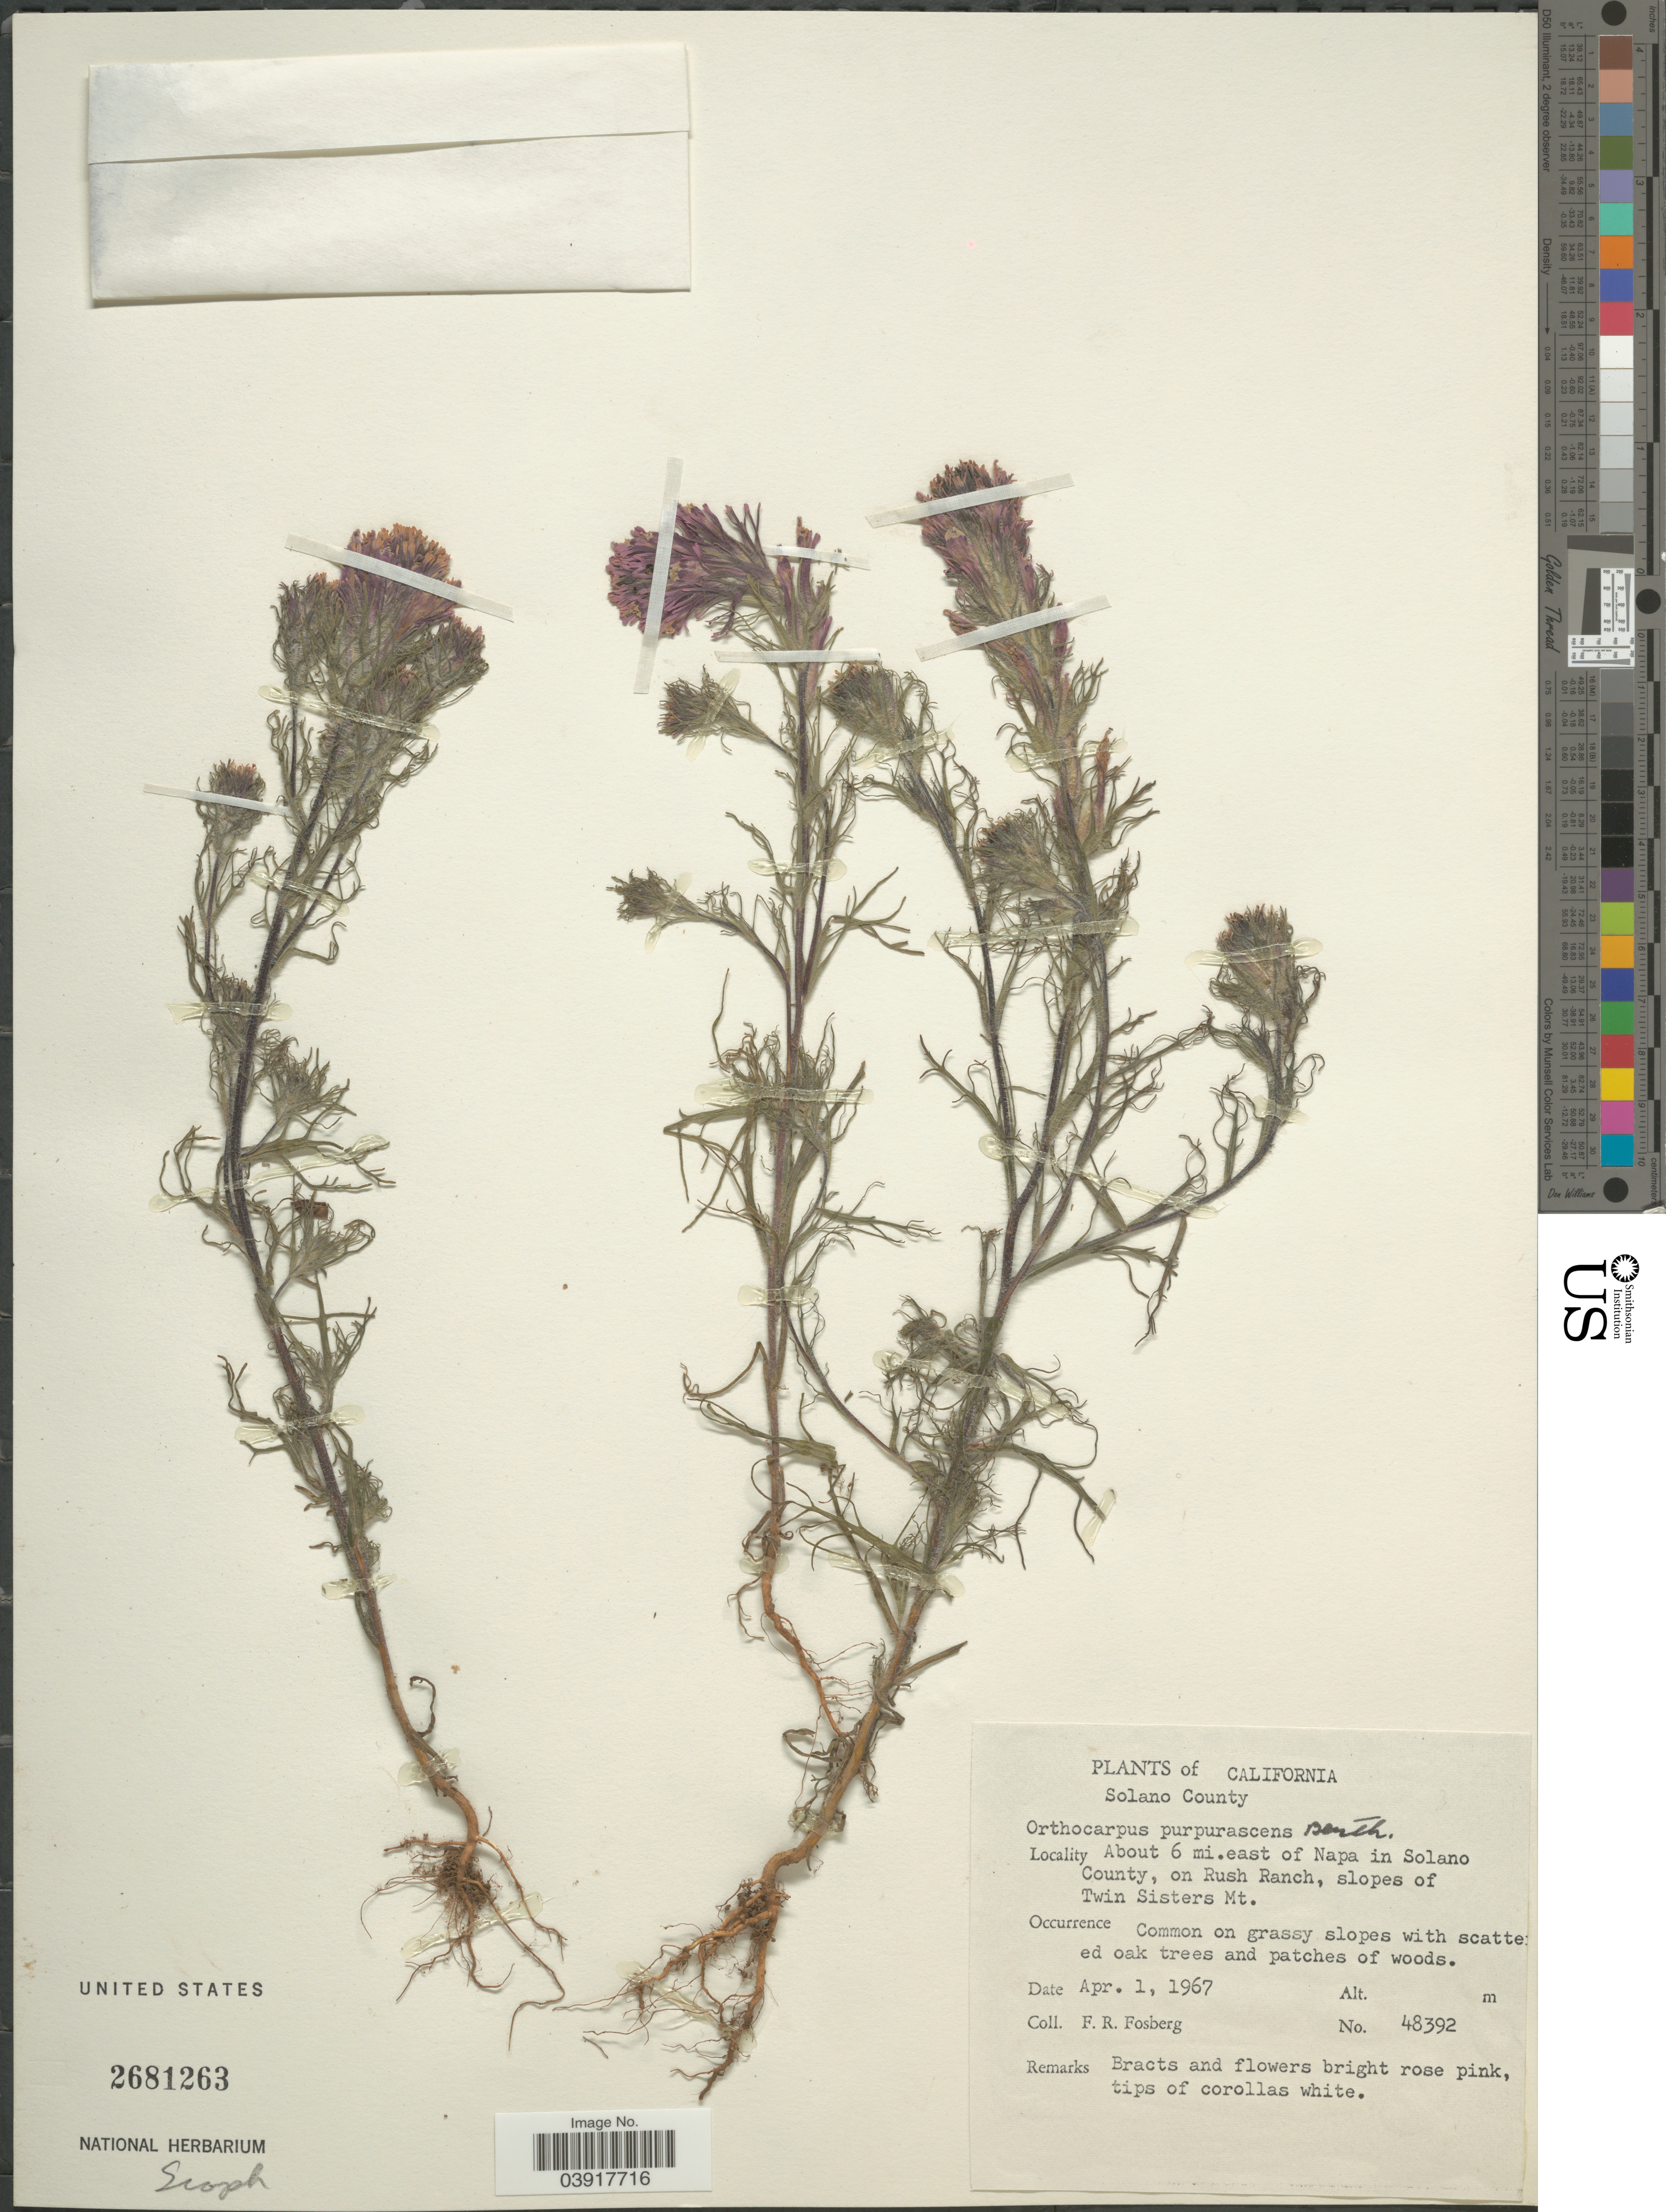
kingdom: Plantae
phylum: Tracheophyta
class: Magnoliopsida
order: Lamiales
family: Orobanchaceae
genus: Orthocarpus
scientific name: Orthocarpus purpurascens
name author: Benth.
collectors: F. R. Fosberg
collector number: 48392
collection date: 1967-04-01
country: United States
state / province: California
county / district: Solano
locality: Solano County. About 6 mi.east of Napa in Solano County, on Rush Ranch, slopes of Twin Sisters Mt.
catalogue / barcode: US 2681263